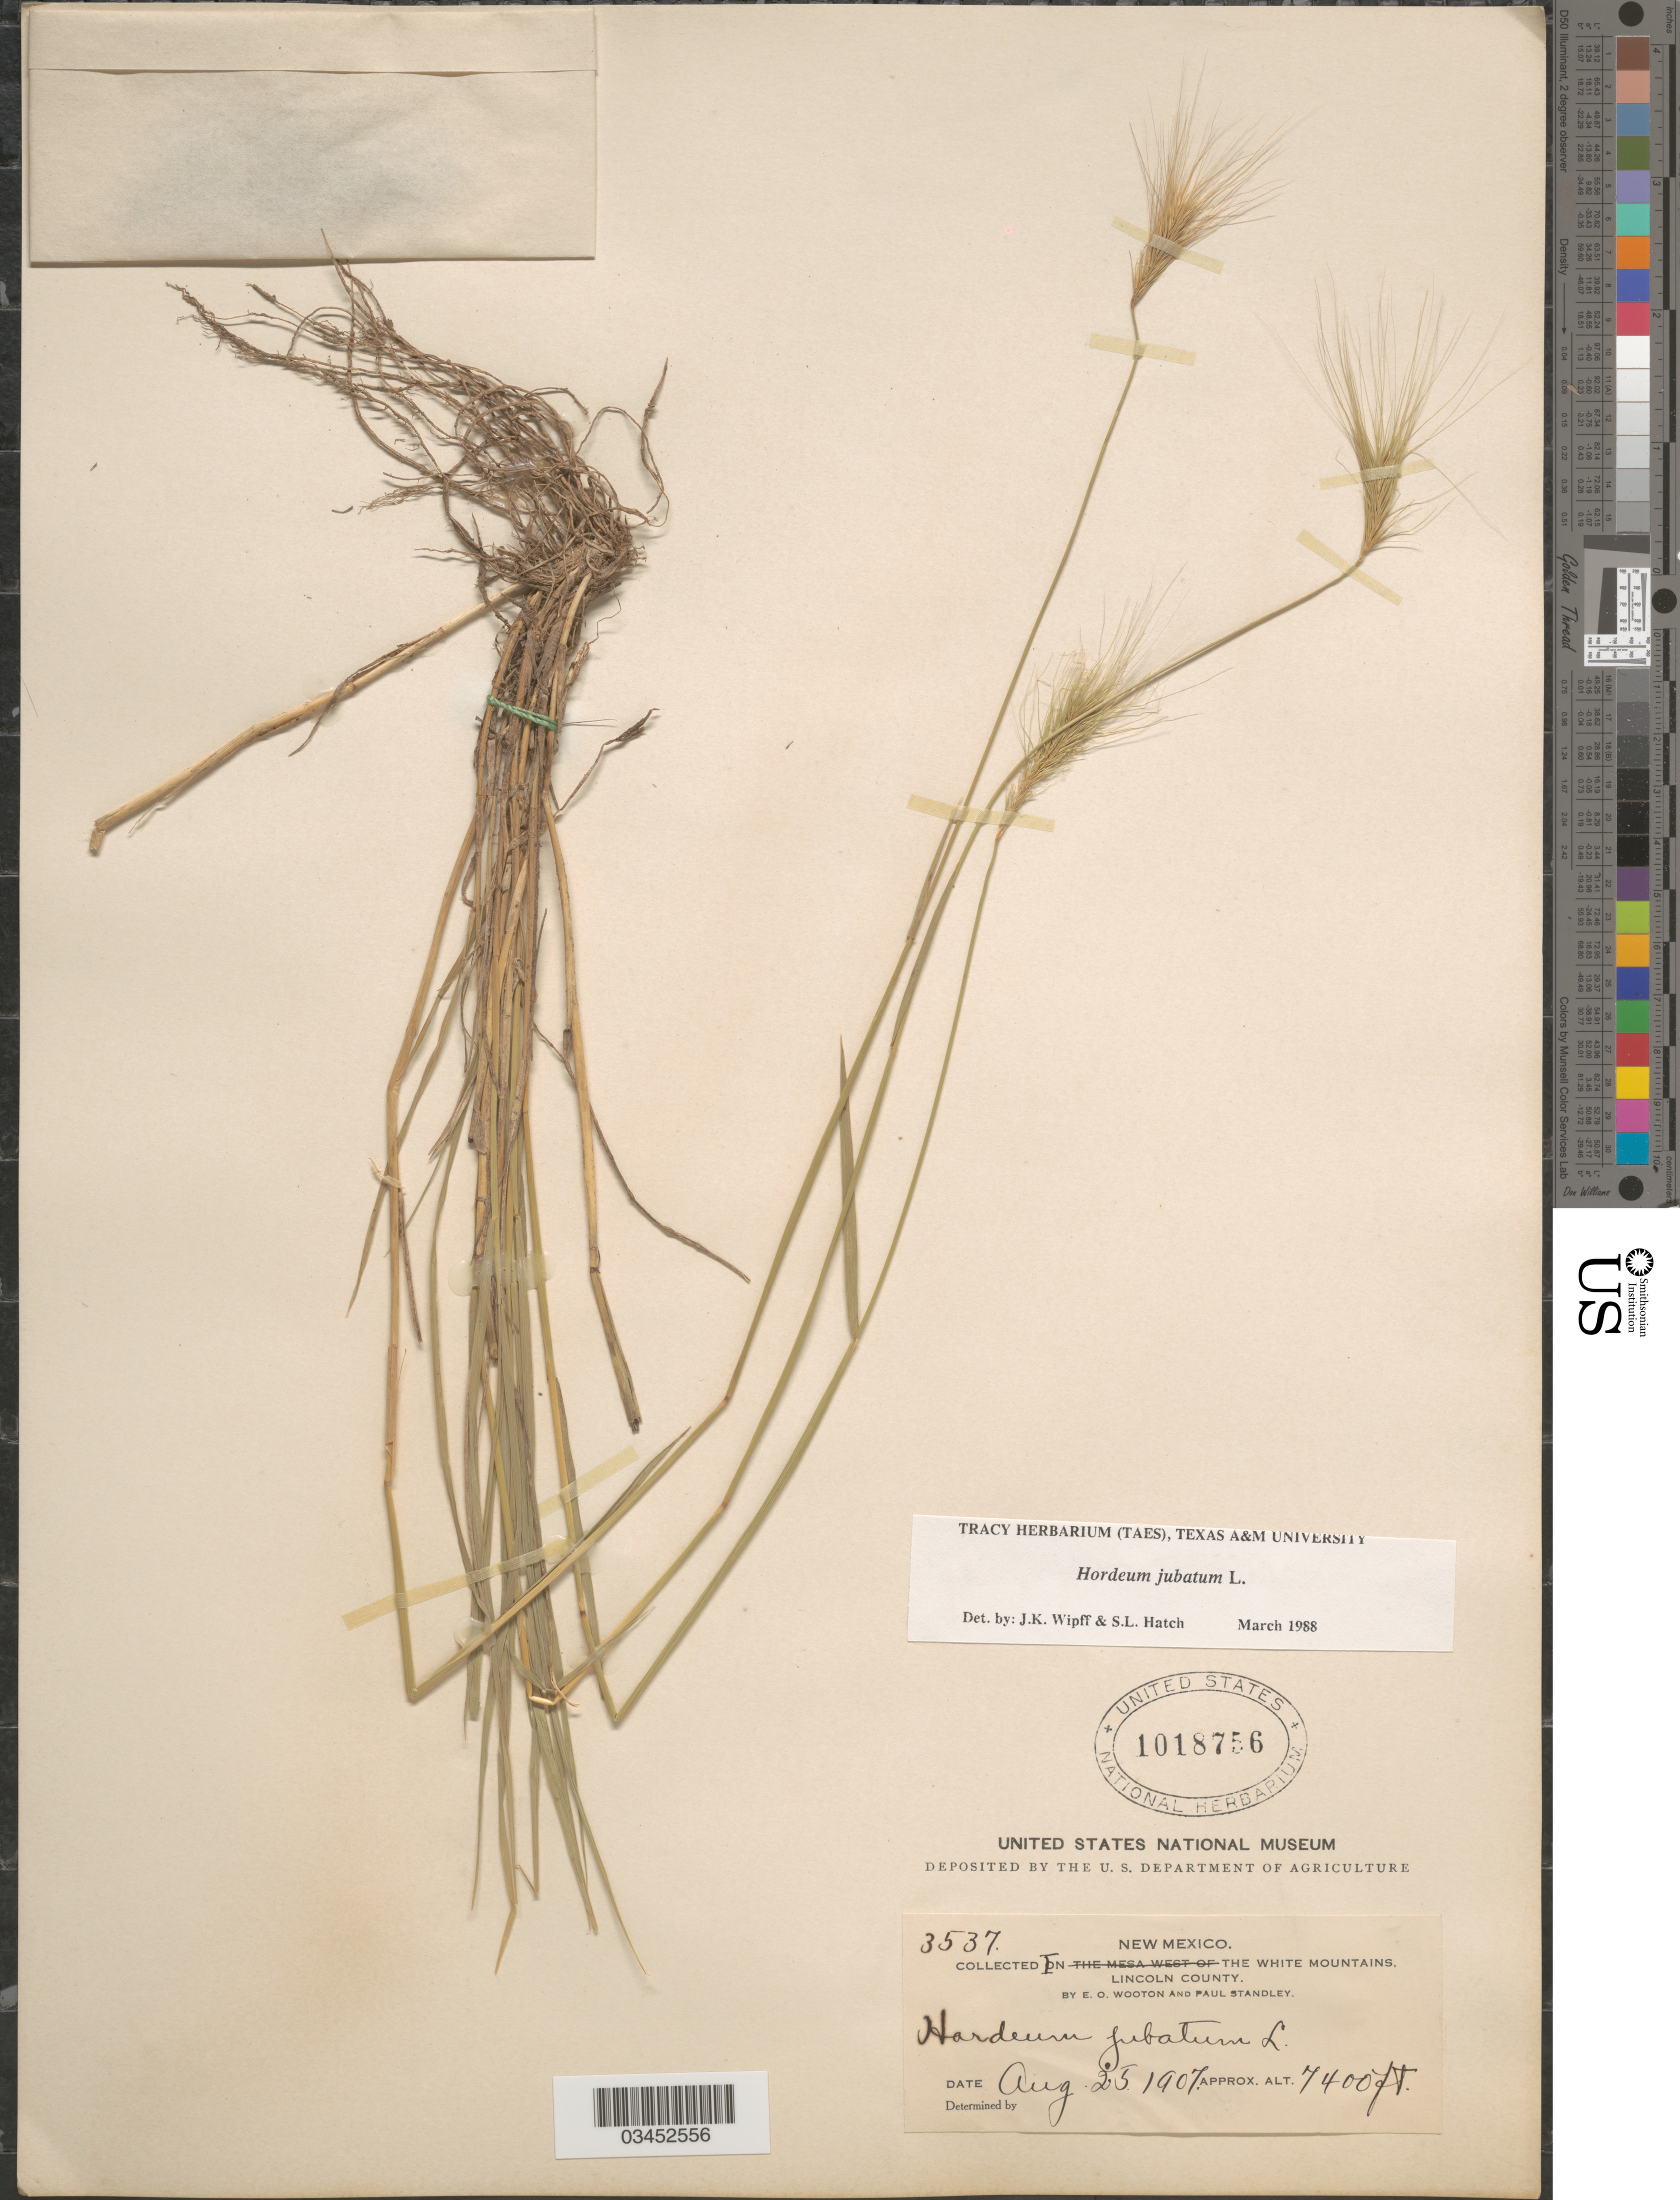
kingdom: Plantae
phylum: Tracheophyta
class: Liliopsida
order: Poales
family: Poaceae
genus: Hordeum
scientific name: Hordeum jubatum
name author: L.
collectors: E. O. Wooton & P. C. Standley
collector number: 3537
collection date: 1907-08-25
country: United States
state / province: New Mexico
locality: In the White Mountains. Lincoln County.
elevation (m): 2256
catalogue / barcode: US 1018756